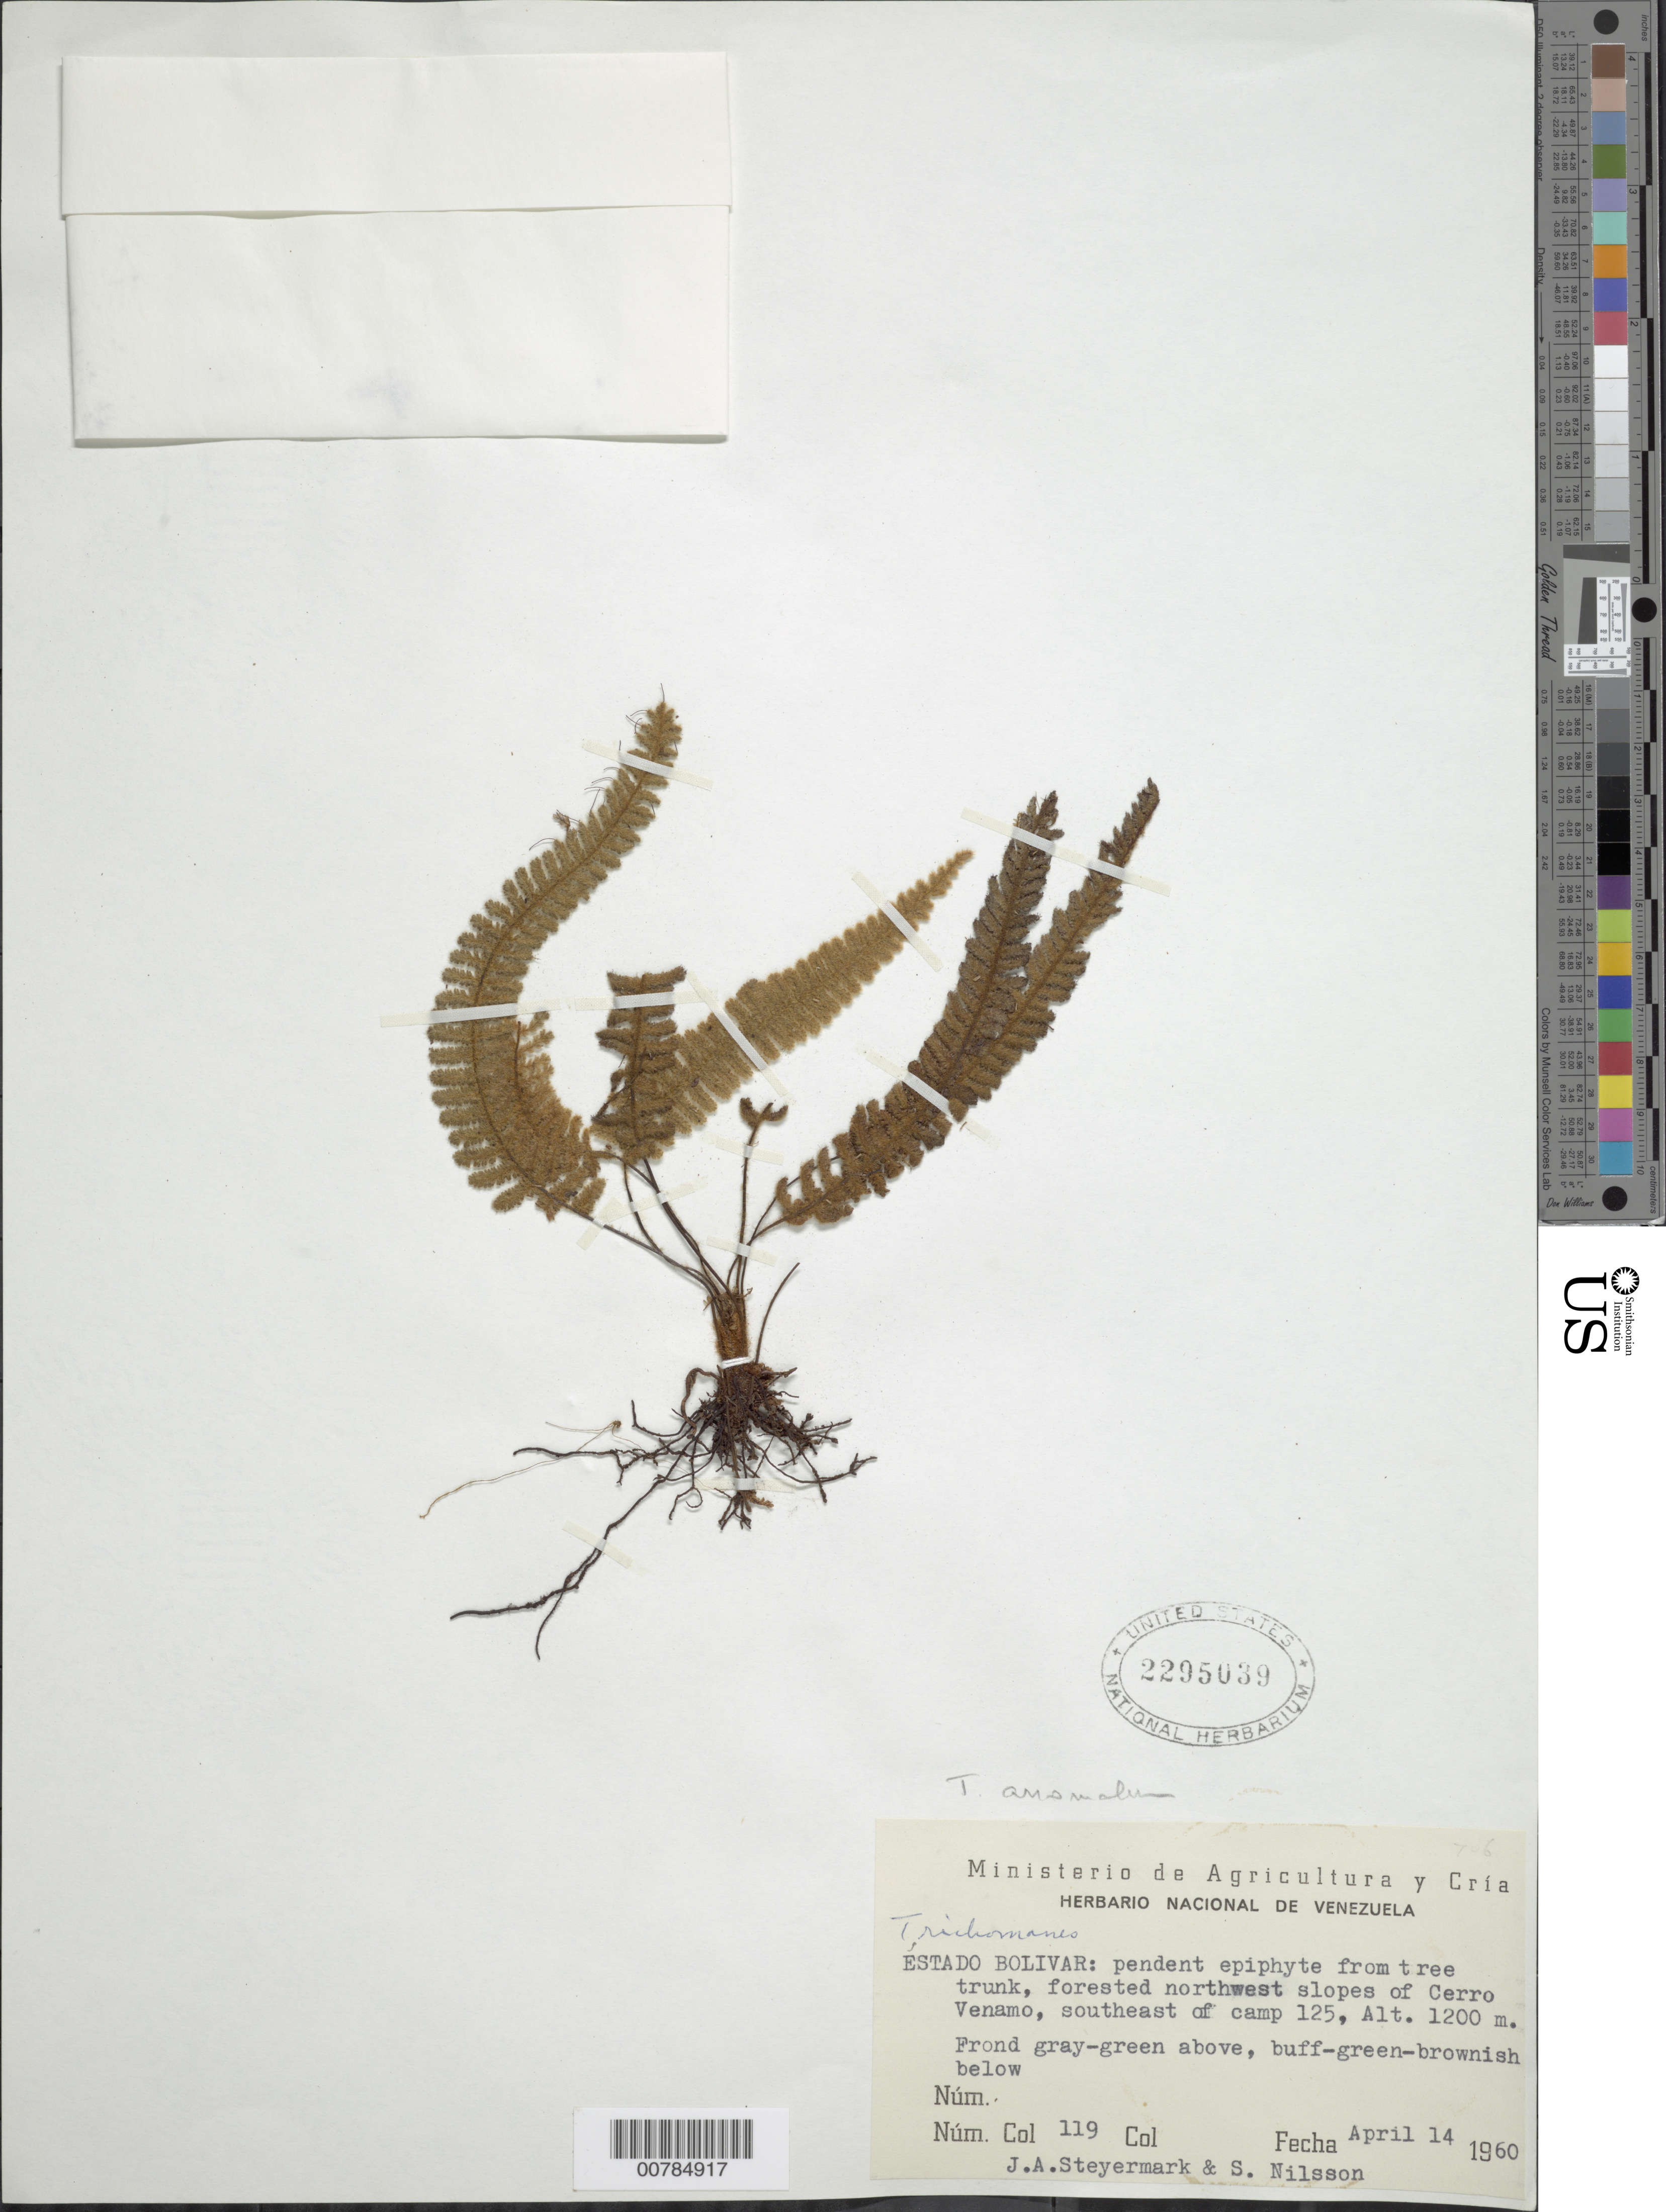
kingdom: Plantae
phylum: Tracheophyta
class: Polypodiopsida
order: Hymenophyllales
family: Hymenophyllaceae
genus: Trichomanes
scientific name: Trichomanes anomalum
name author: Maxon & C.V. Morton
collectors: J. Steyermark & S. Nilsson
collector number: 60 119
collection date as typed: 14-Apr-60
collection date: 1960-04-14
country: Venezuela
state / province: Bolívar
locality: Cerro Venamo, NW slopes, SE of campamento 125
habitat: Forested slopes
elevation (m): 1200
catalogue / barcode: US 2295039